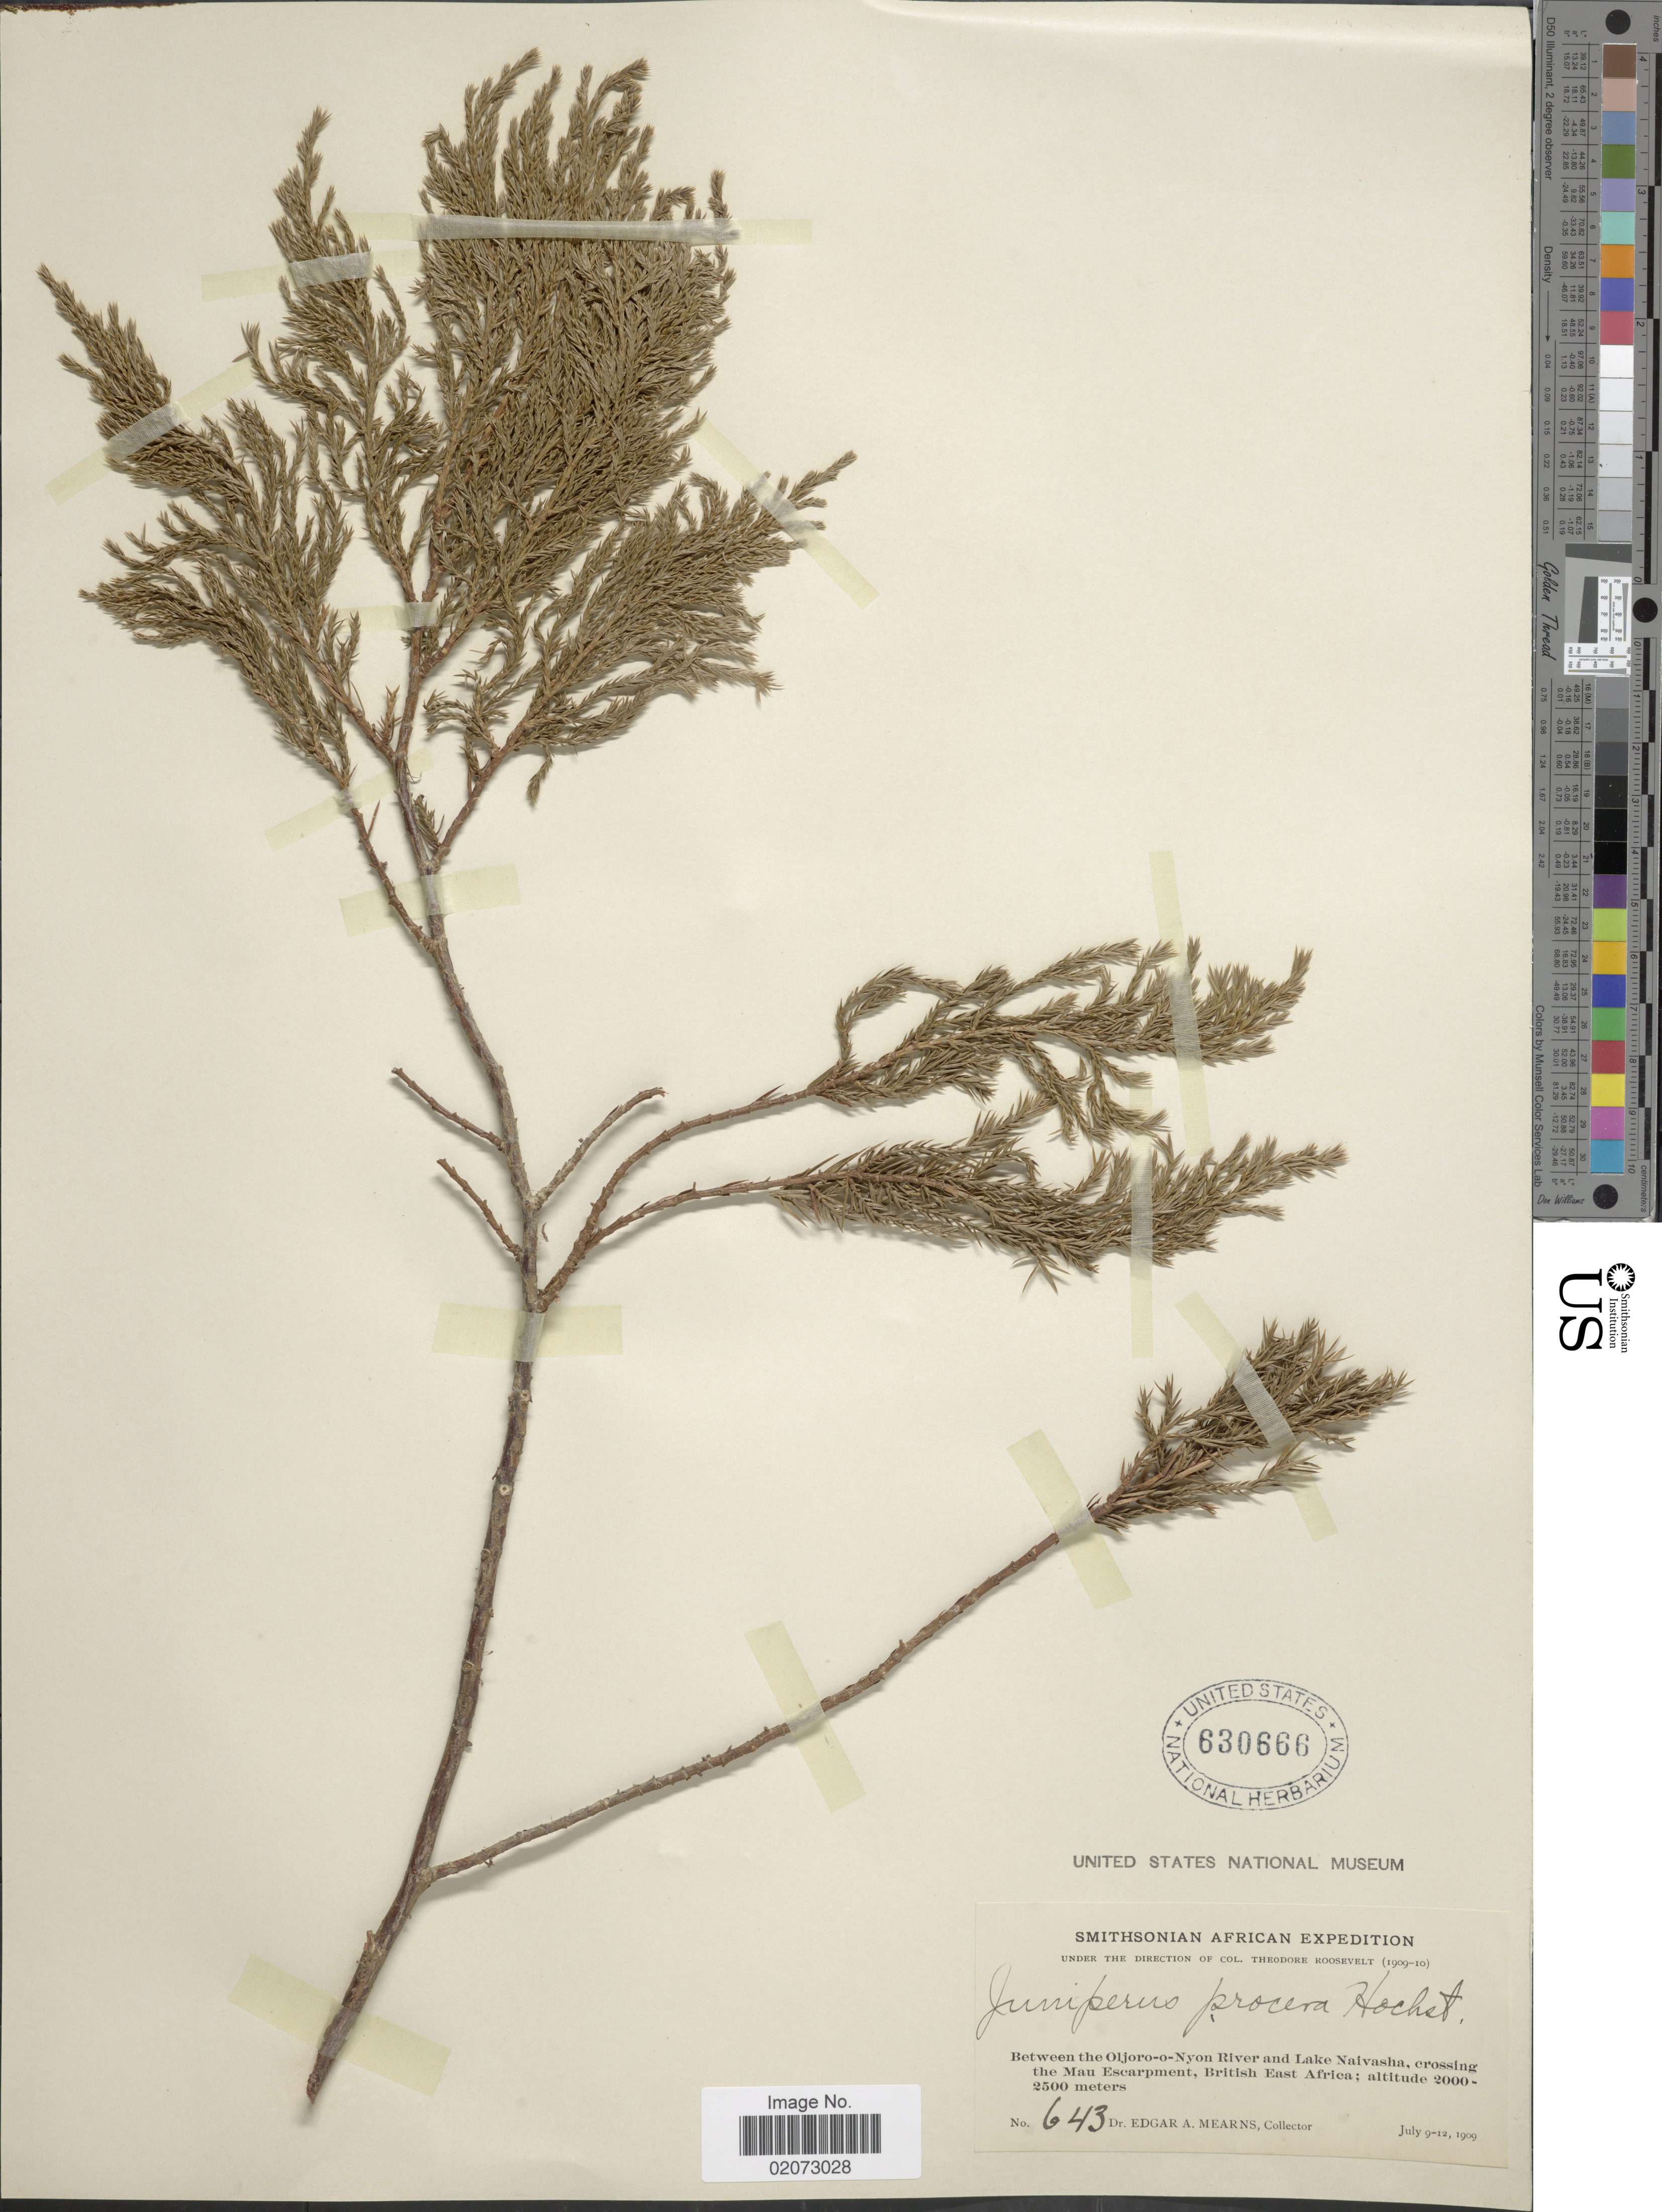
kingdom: Plantae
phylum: Tracheophyta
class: Pinopsida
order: Pinales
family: Cupressaceae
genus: Juniperus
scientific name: Juniperus procera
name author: Hochst. ex Endl.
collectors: E. A. Mearns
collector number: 643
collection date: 1909-07-09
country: Kenya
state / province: Nakuru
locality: Between the Oljoro-o-Nyon River and Lake Naivasha, crossing the Mau Escarpment, British East Africa.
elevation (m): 2000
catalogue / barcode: US 630666